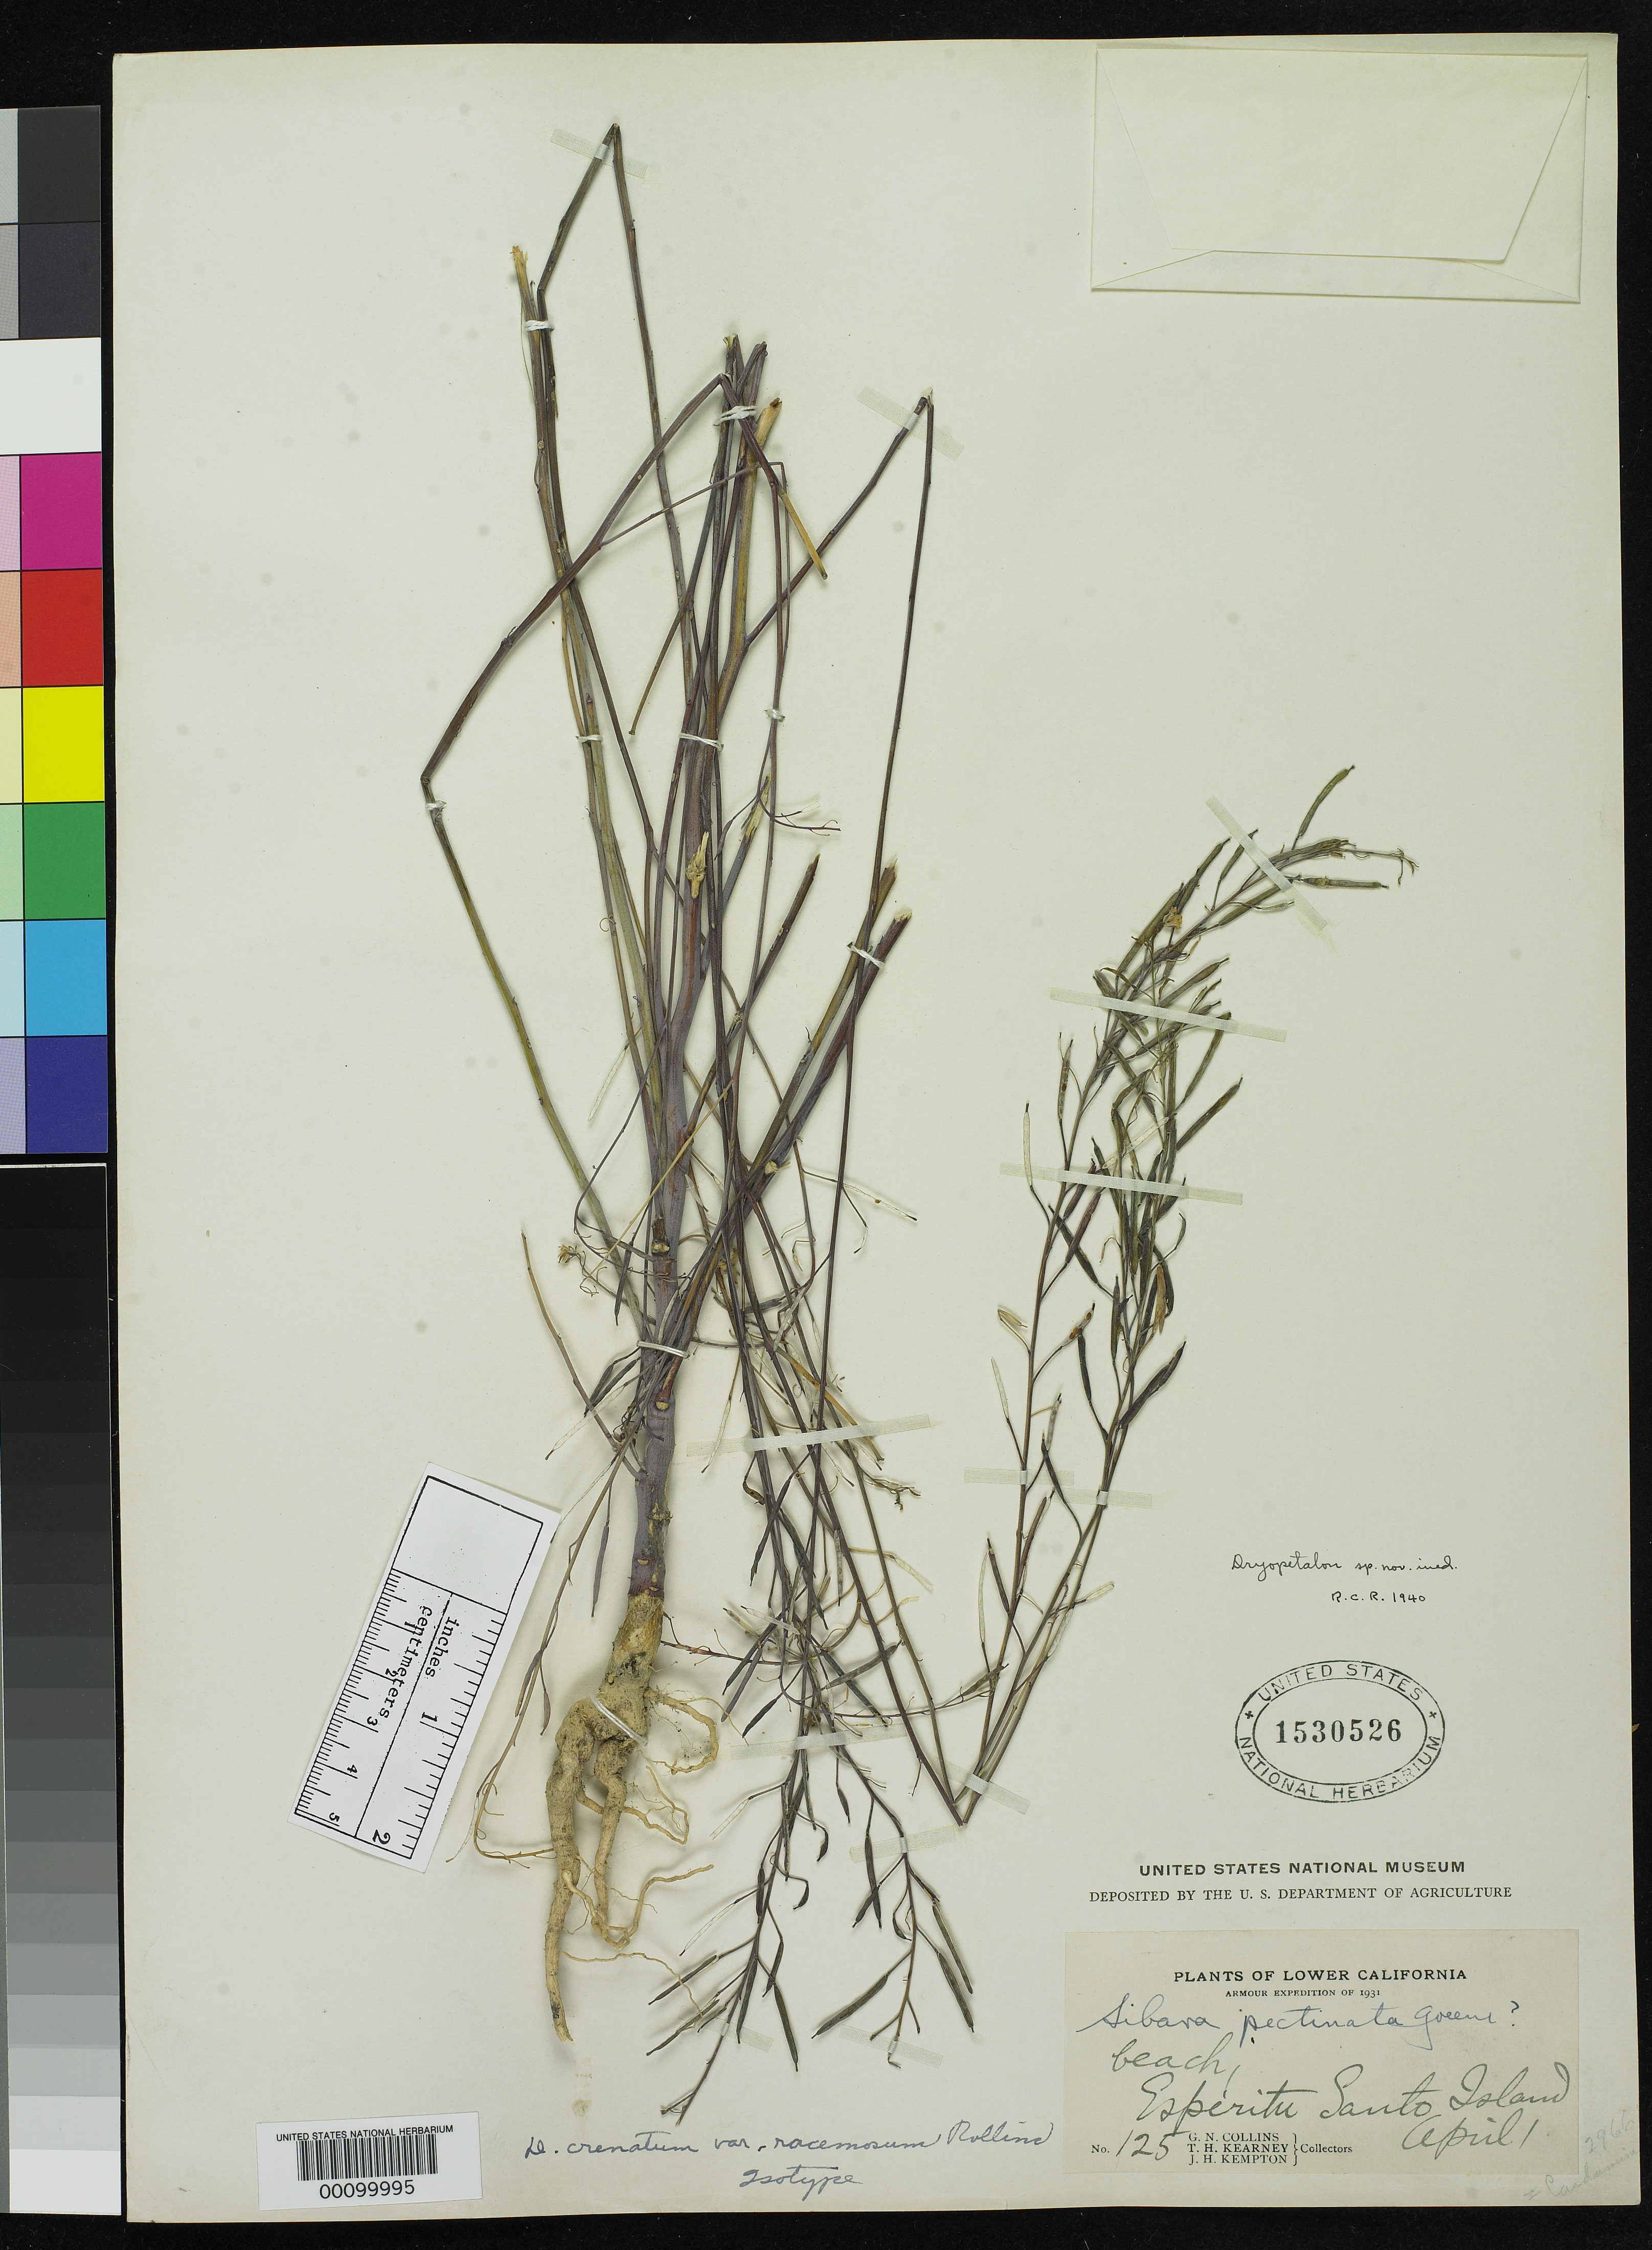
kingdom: Plantae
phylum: Tracheophyta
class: Magnoliopsida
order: Brassicales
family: Brassicaceae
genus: Dryopetalon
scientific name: Dryopetalon crenatum var. racemosum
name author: Rollins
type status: Isotype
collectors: G. Collins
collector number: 15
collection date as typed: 01 Apr 1931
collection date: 1931-04-01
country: Mexico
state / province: Baja California Sur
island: Espiritu Santo Island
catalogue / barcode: US 1530526